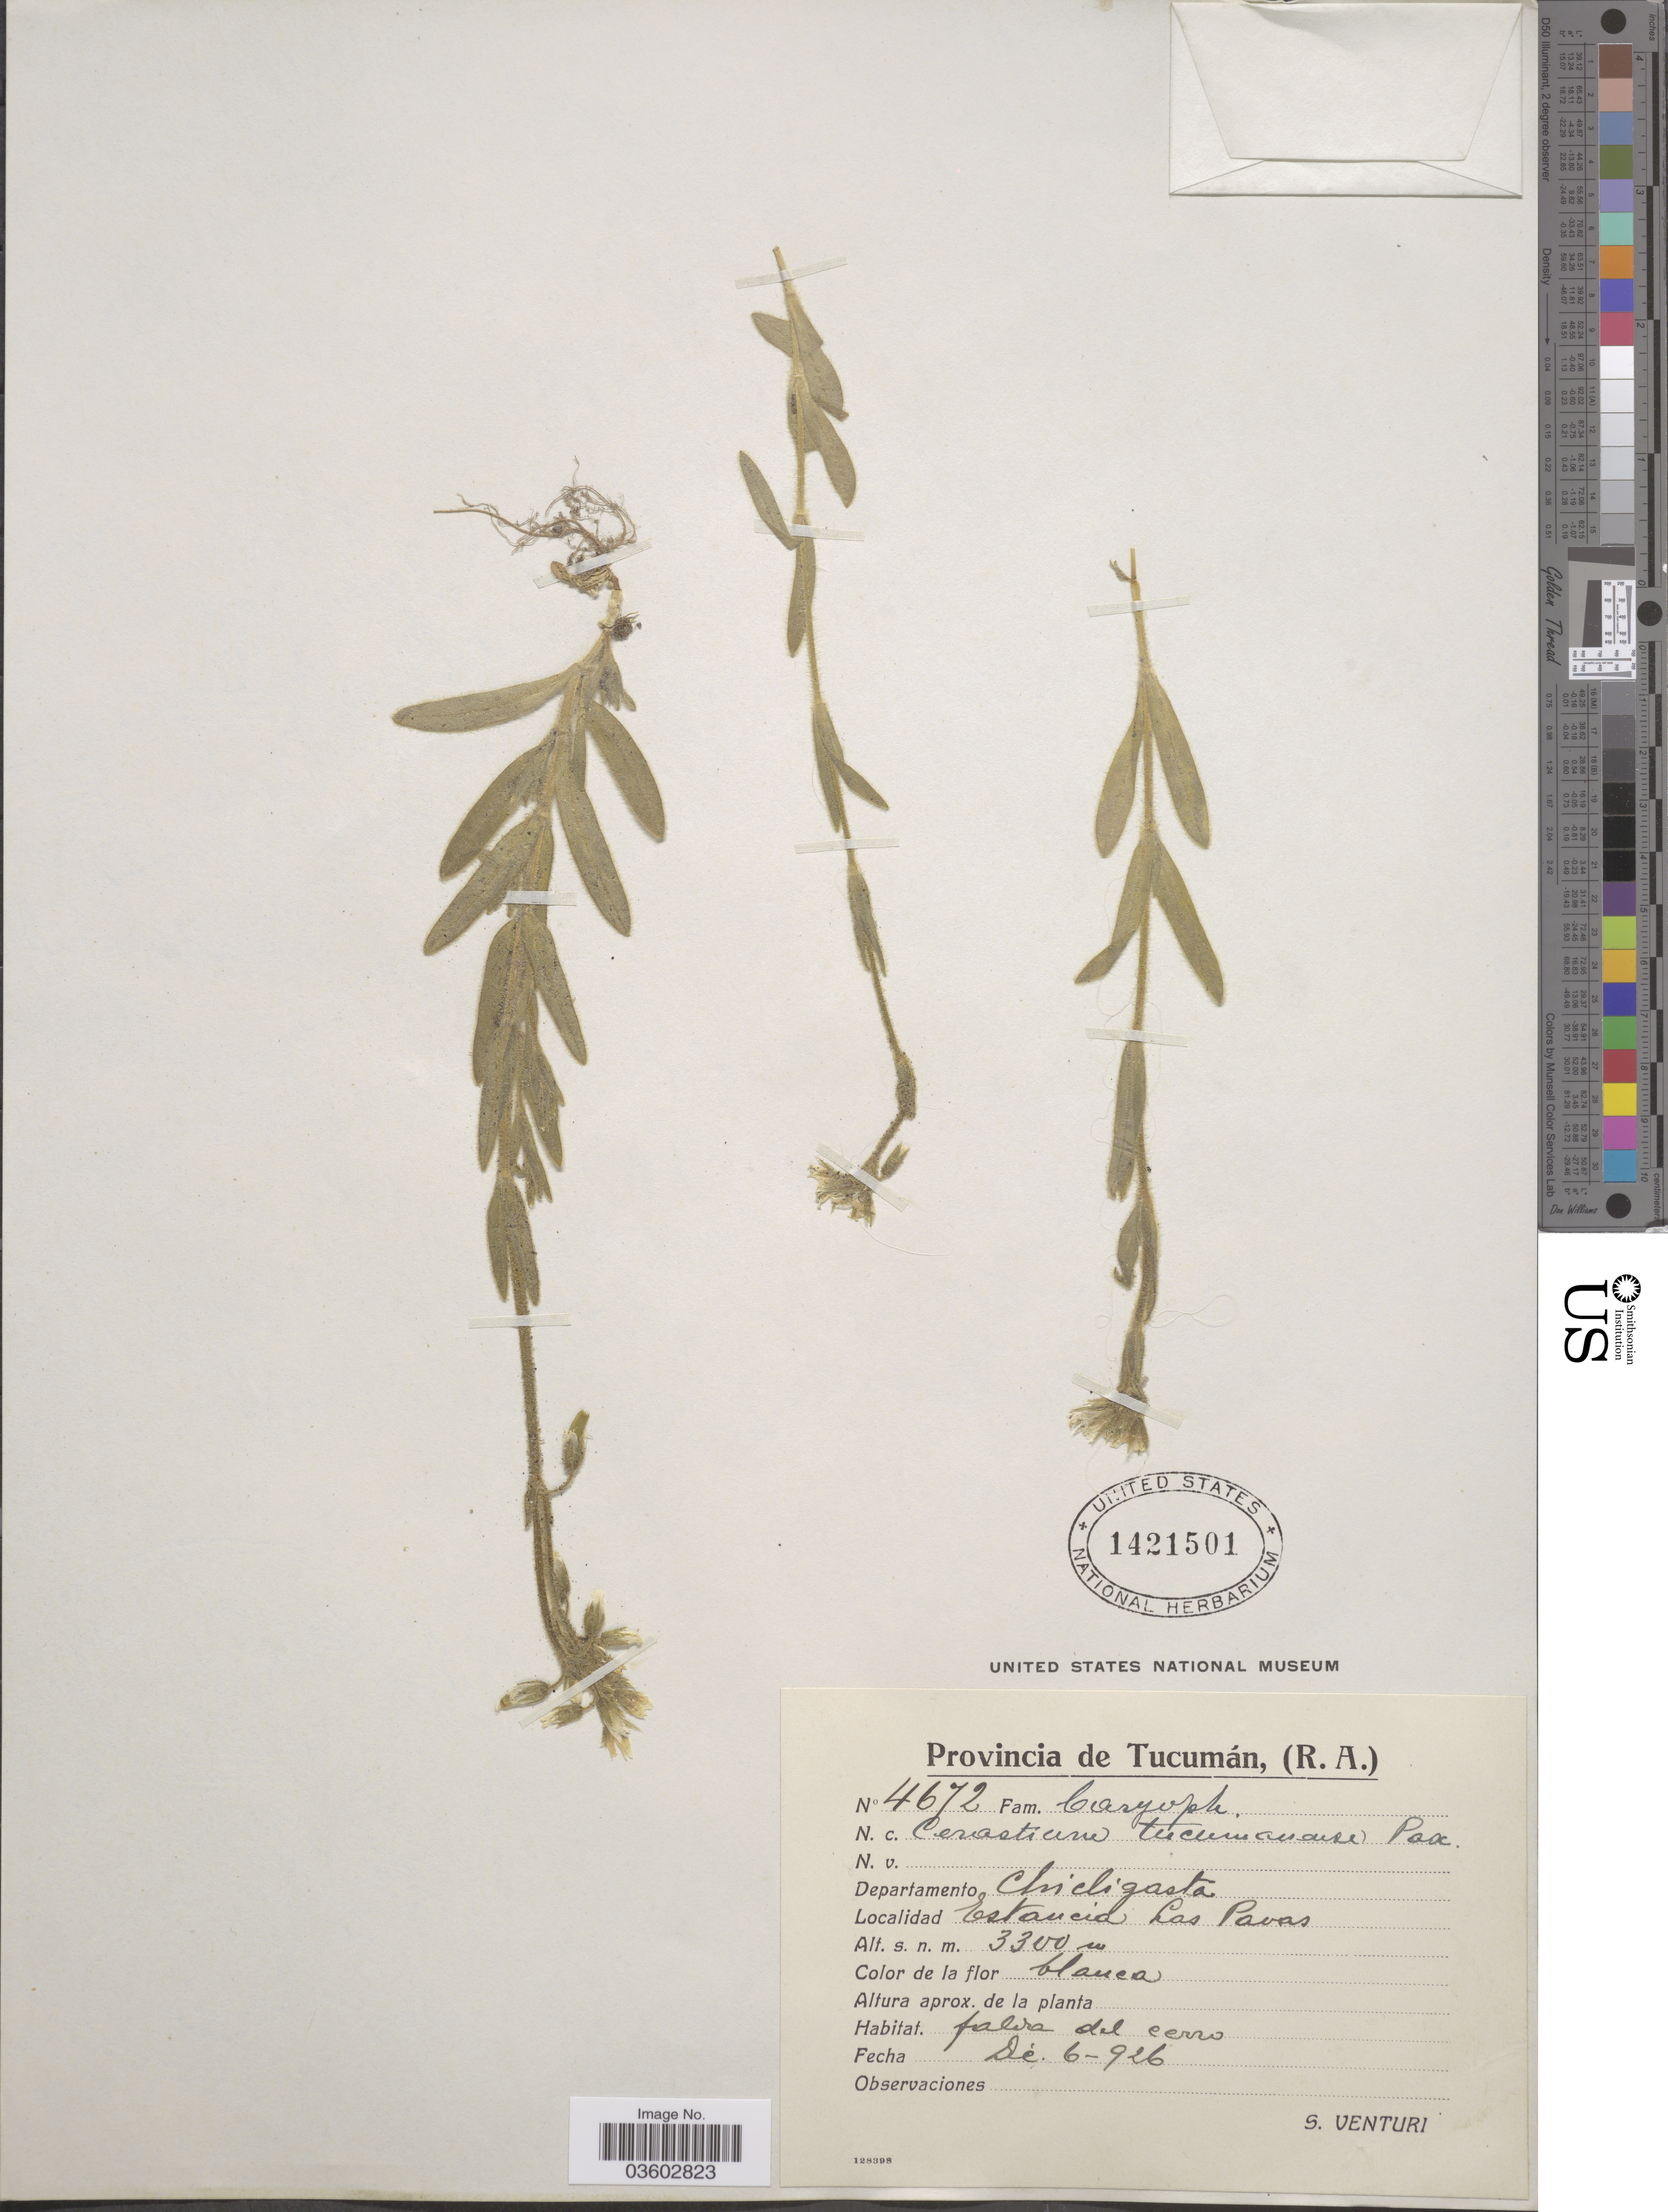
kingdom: Plantae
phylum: Tracheophyta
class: Magnoliopsida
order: Caryophyllales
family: Caryophyllaceae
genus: Cerastium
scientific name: Cerastium tucumanense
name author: Pax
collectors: S. Venturi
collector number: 4672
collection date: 1926-12-06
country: Argentina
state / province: Tucuman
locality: Departamento Chicligasta. Estancia Las Pavas.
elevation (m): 3300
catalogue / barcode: US 1421501